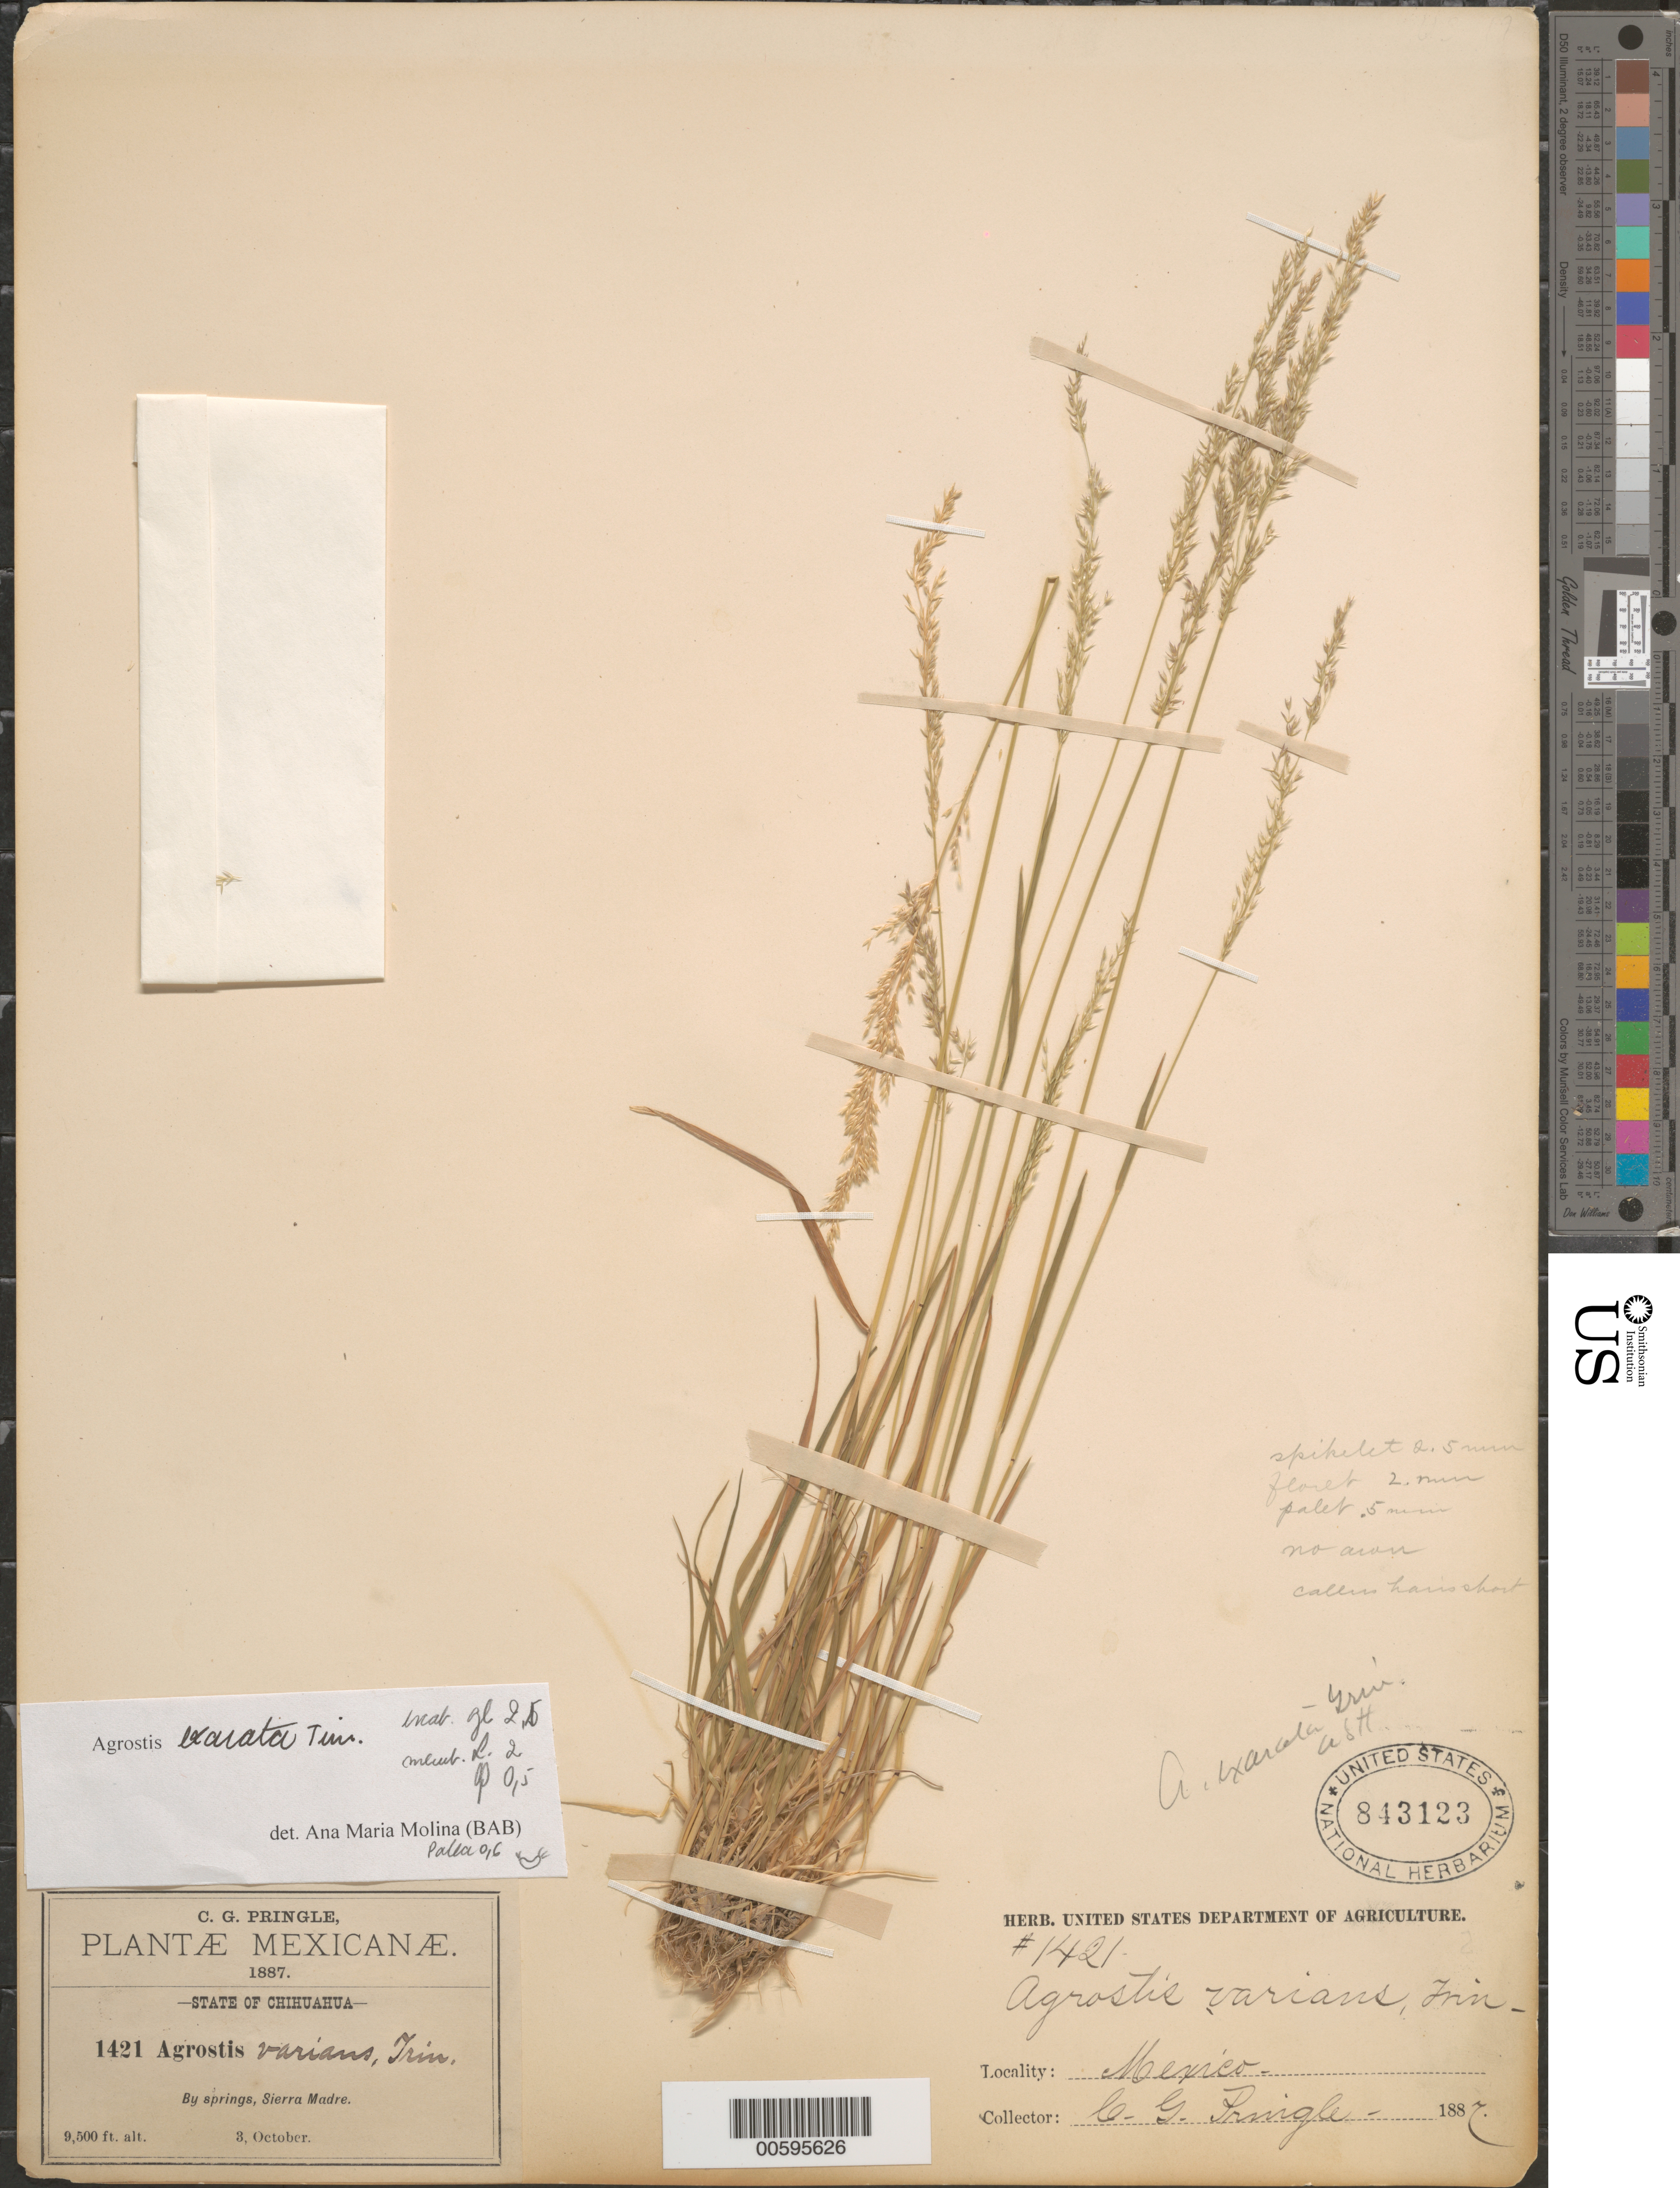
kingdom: Plantae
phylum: Tracheophyta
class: Liliopsida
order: Poales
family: Poaceae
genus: Agrostis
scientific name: Agrostis varians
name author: Trin.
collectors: C. G. Pringle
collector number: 1421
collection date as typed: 3 Oct 1887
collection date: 1887-10-03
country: Mexico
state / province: Chihuahua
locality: Sierra Madre.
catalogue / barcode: US 843123